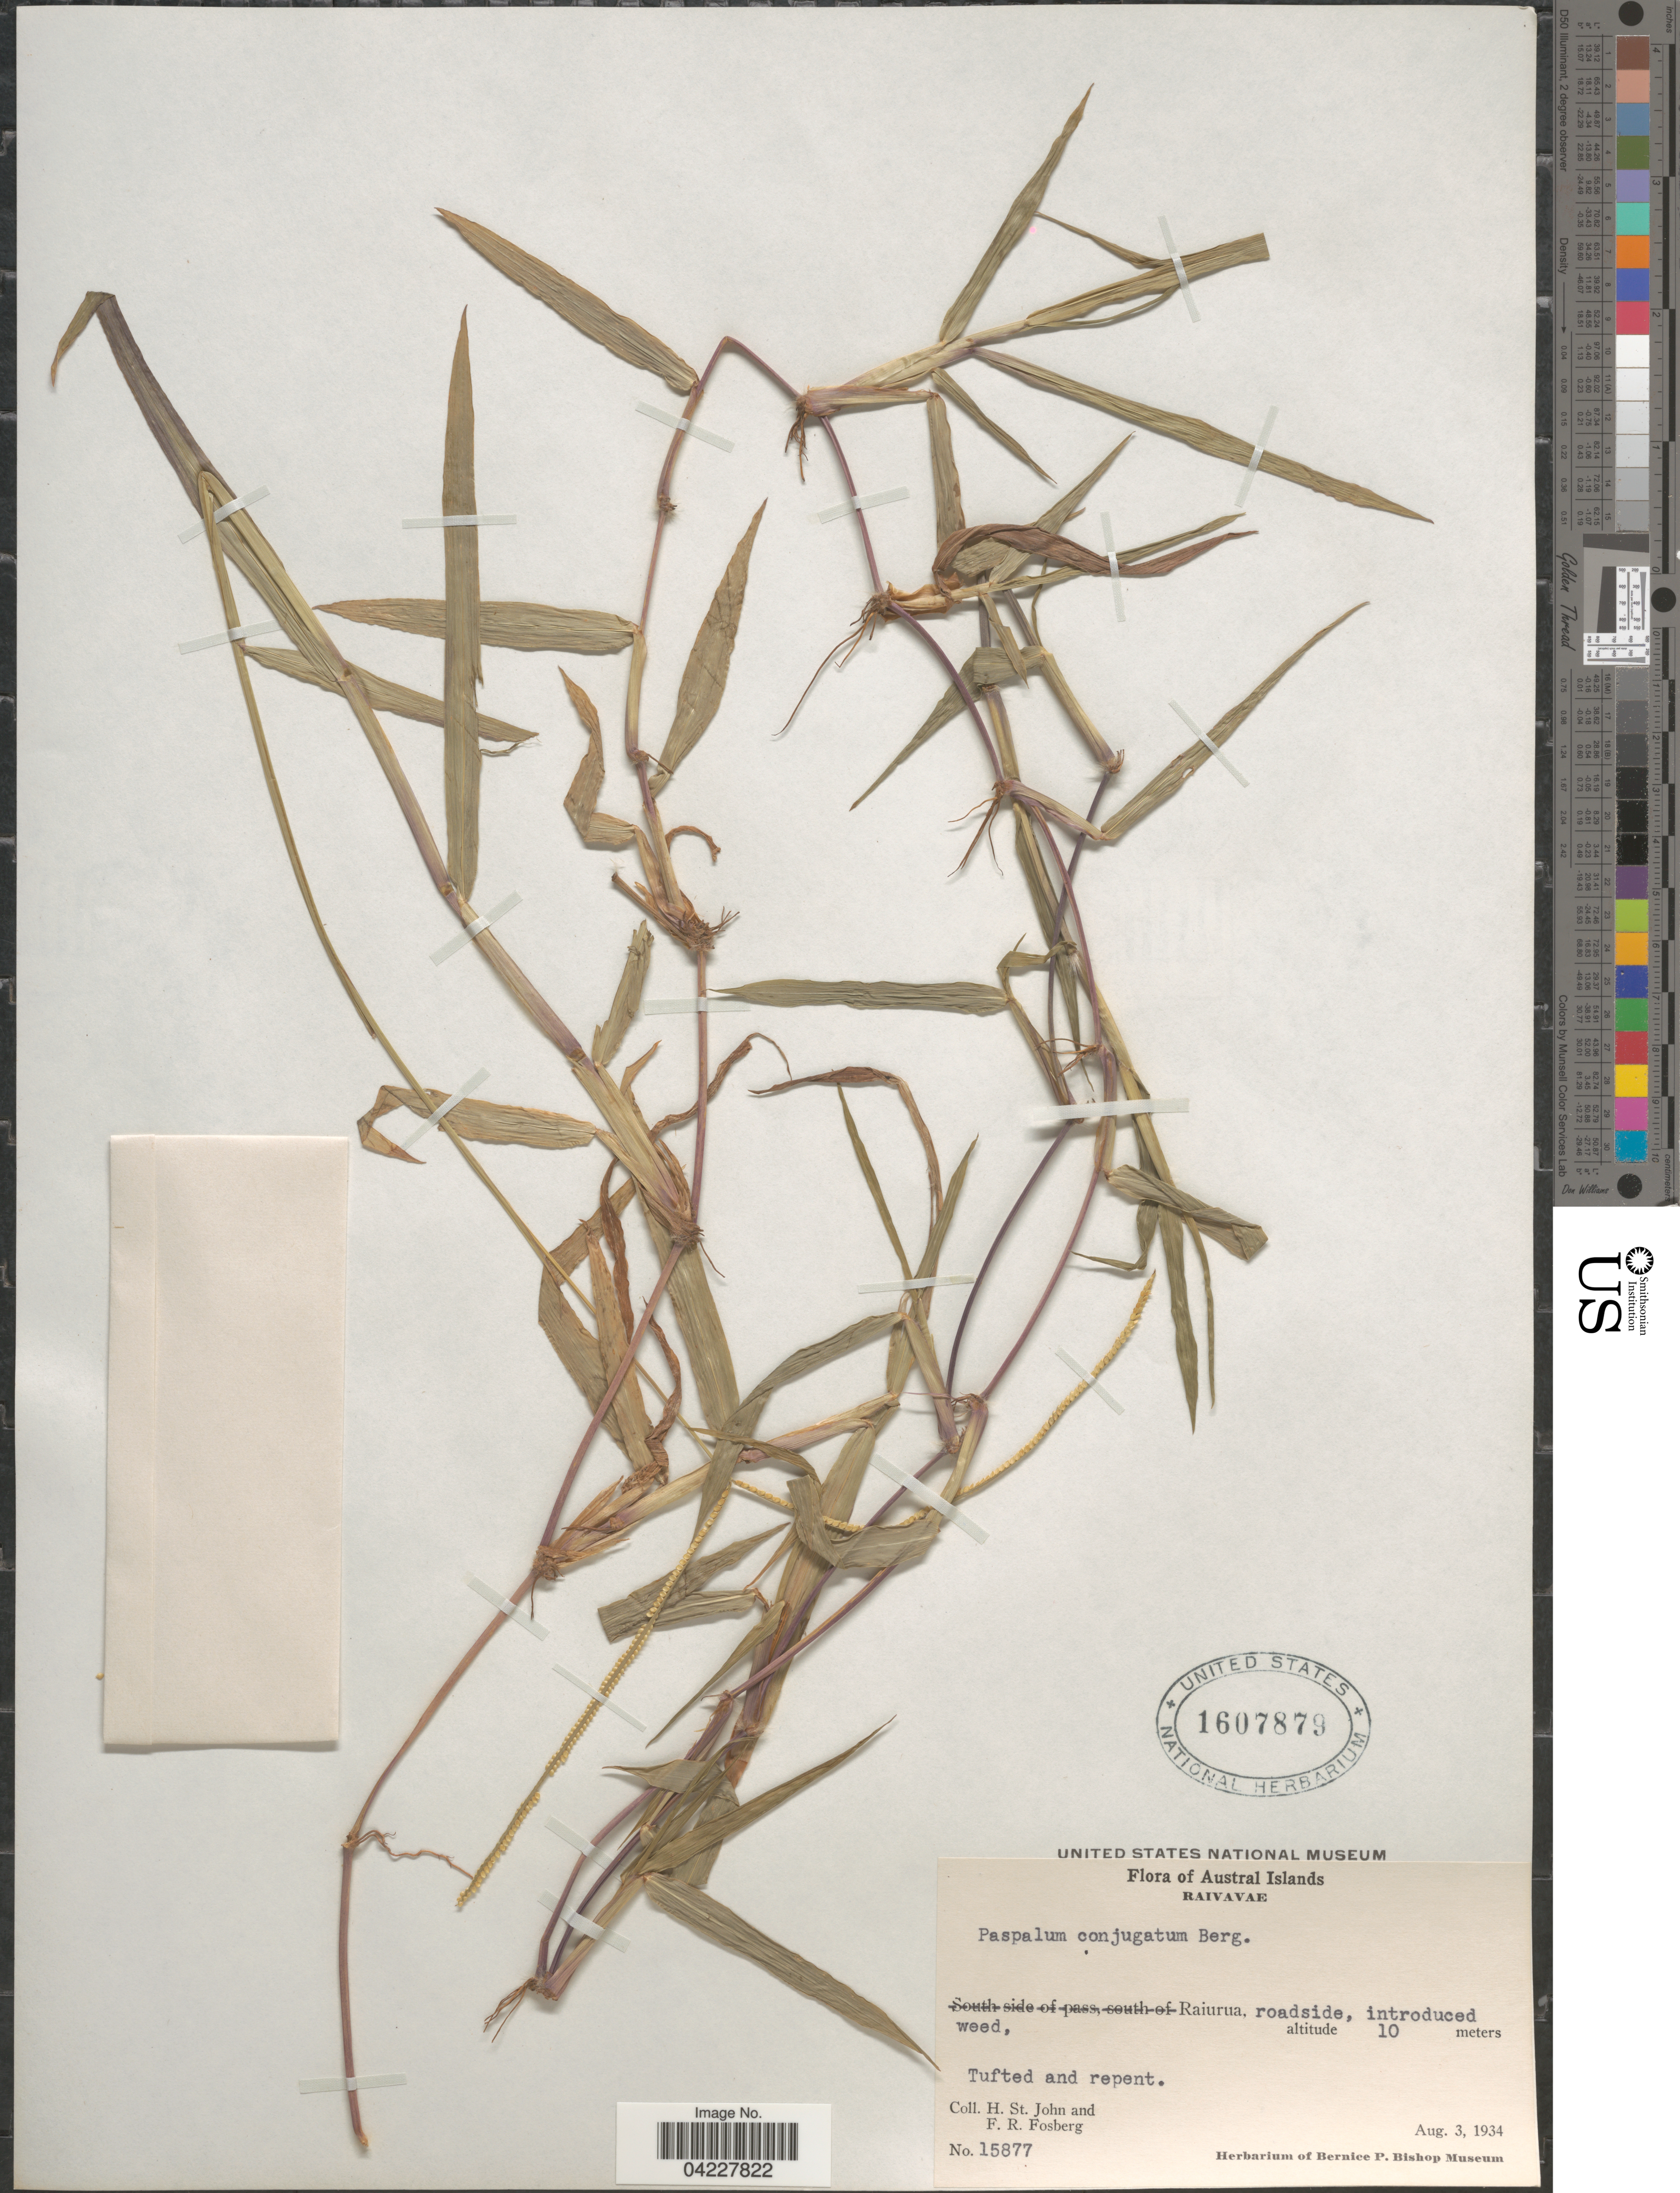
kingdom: Plantae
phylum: Tracheophyta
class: Liliopsida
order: Poales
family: Poaceae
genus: Paspalum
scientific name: Paspalum conjugatum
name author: P.J. Bergius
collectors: H. St. John & F. R. Fosberg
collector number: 15877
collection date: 1934-08-03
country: French Polynesia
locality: Austral Islands. Raivavae. Raiurua, roadside.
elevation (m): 10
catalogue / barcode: US 1607879